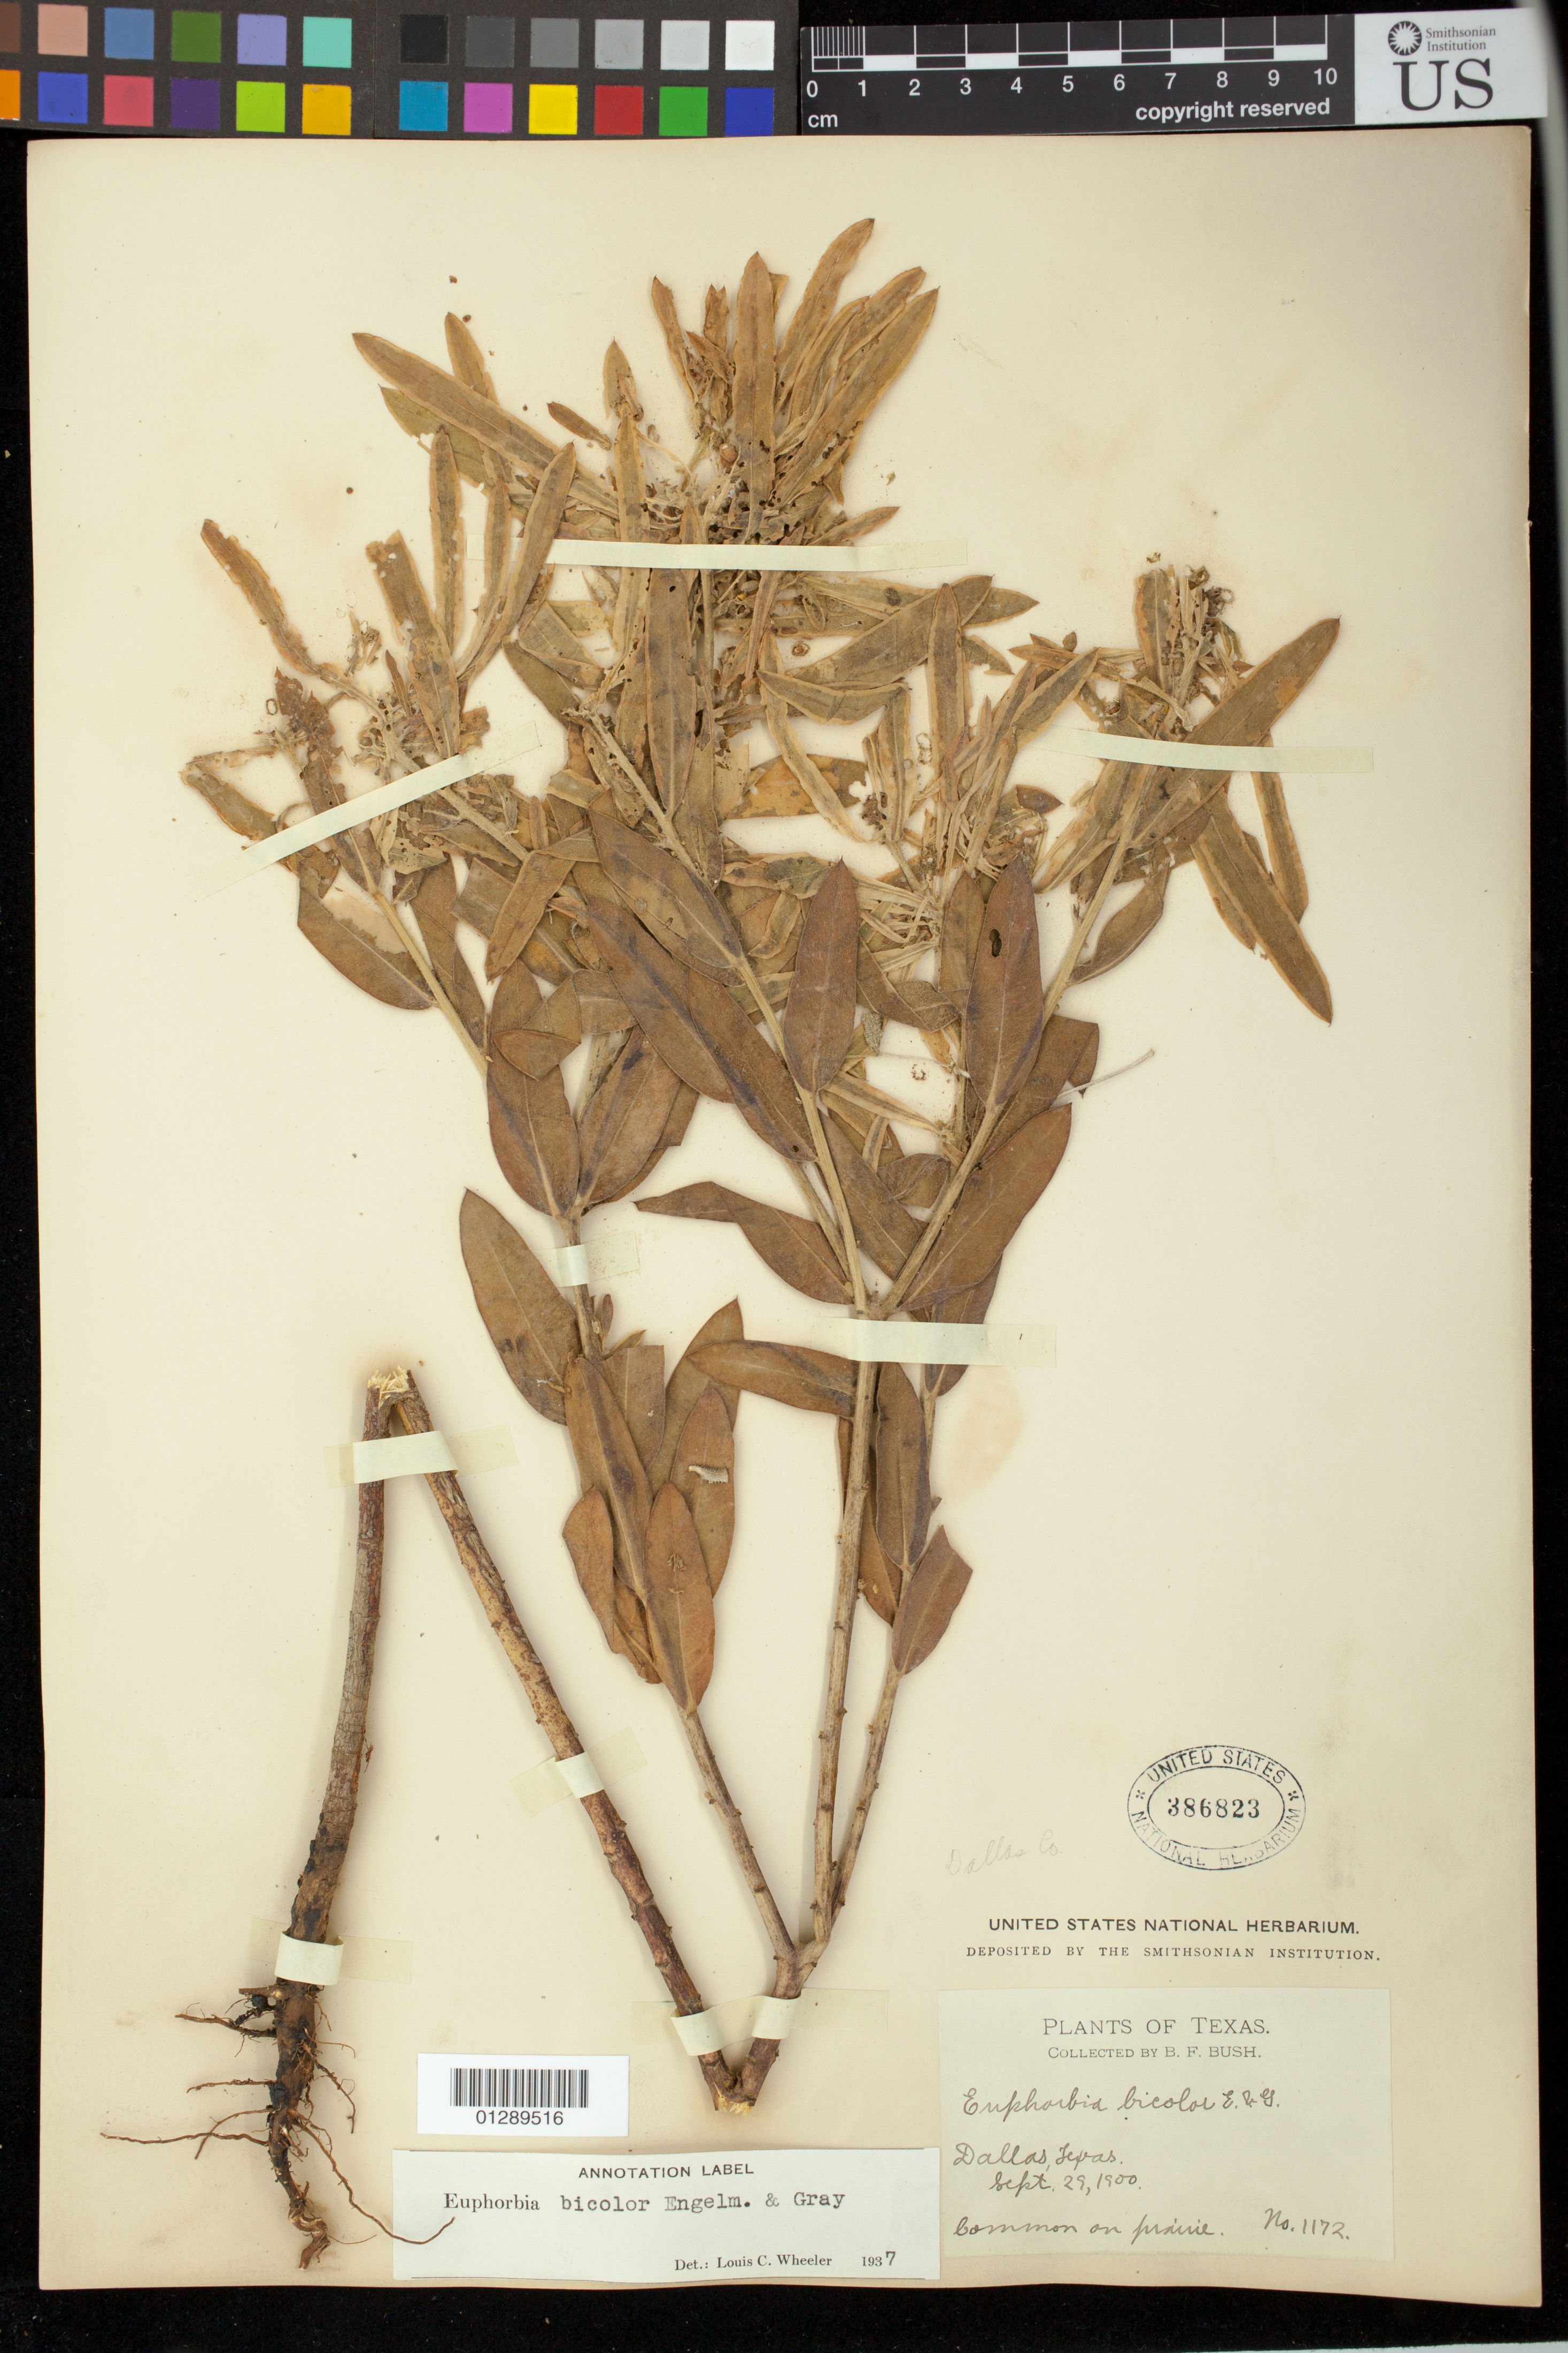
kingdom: Plantae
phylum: Tracheophyta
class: Magnoliopsida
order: Malpighiales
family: Euphorbiaceae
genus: Euphorbia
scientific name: Euphorbia bicolor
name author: Engelm. & A. Gray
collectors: B. F. Bush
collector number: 1172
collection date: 1900-09-29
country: United States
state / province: Texas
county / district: Dallas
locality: Dallas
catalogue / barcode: US 386823